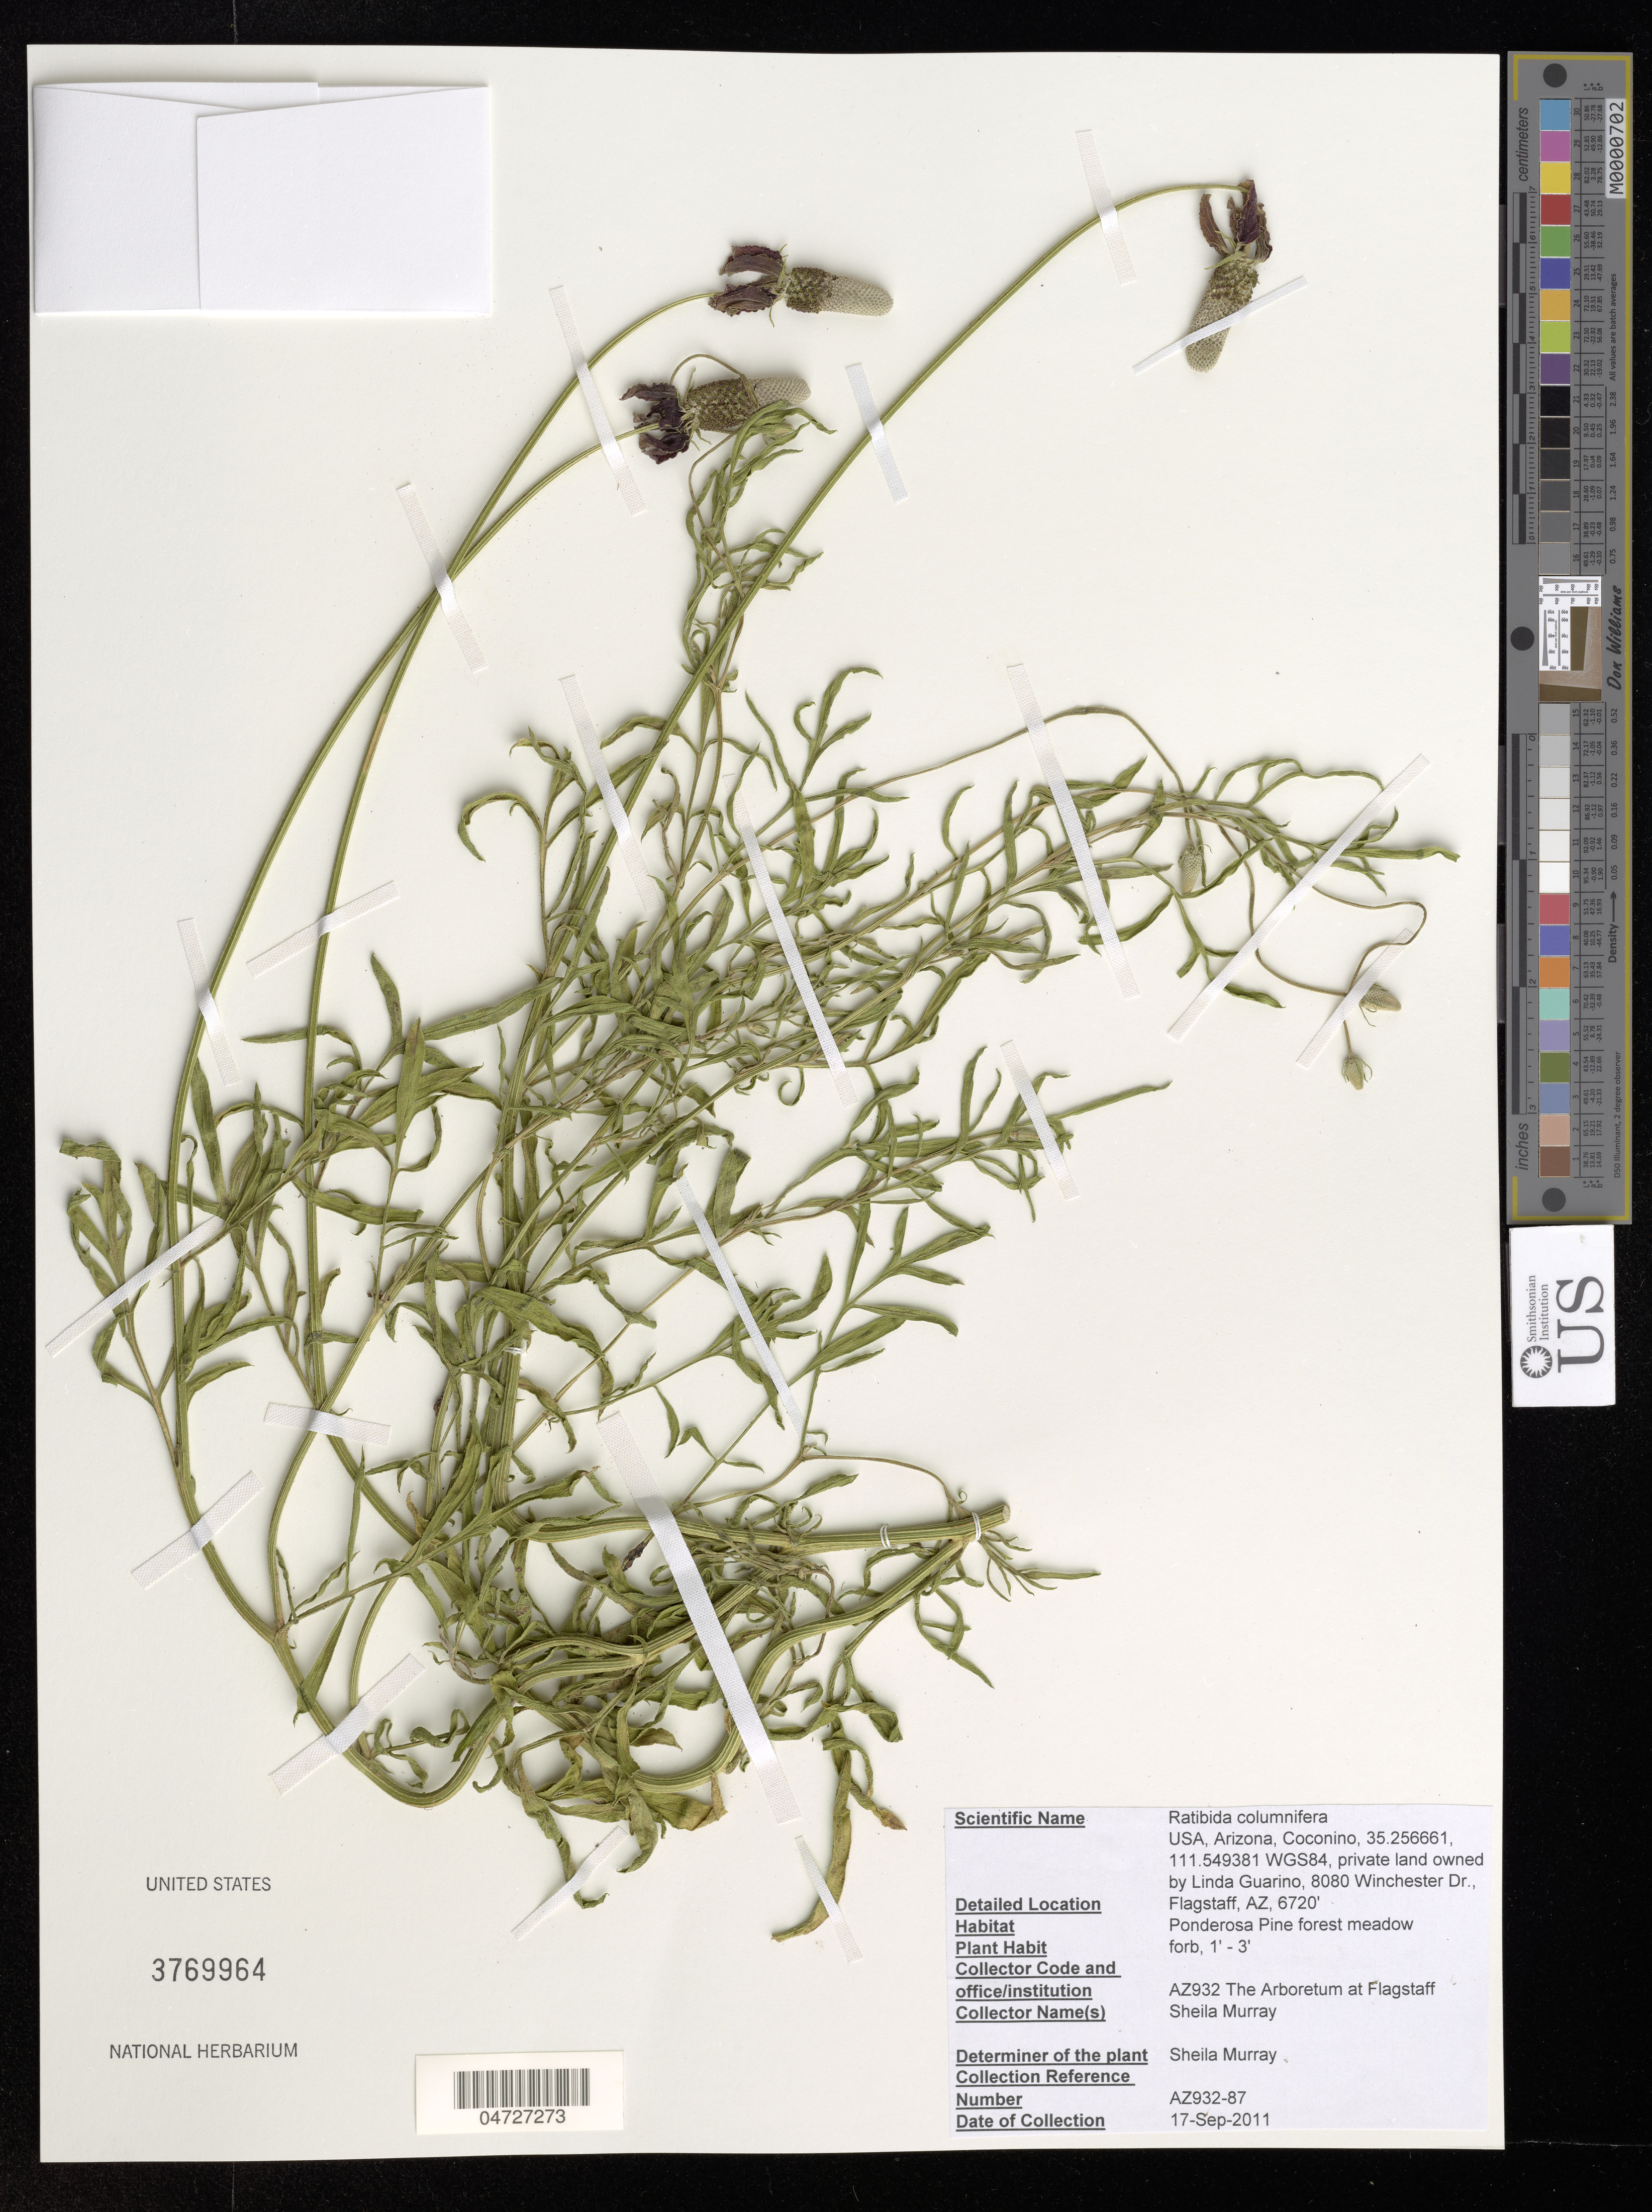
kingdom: Plantae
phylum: Tracheophyta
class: Magnoliopsida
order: Asterales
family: Asteraceae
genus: Ratibida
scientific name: Ratibida columnifera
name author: (Nutt.) Wooton & Standl.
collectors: S. Murray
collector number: AZ932-87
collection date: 2011-09-17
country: United States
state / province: Arizona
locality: Coconino, private land owned by Linda Guarino,? 8080 Winchester Dr., Flagstaff, AZ.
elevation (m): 2048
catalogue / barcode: US 3769964